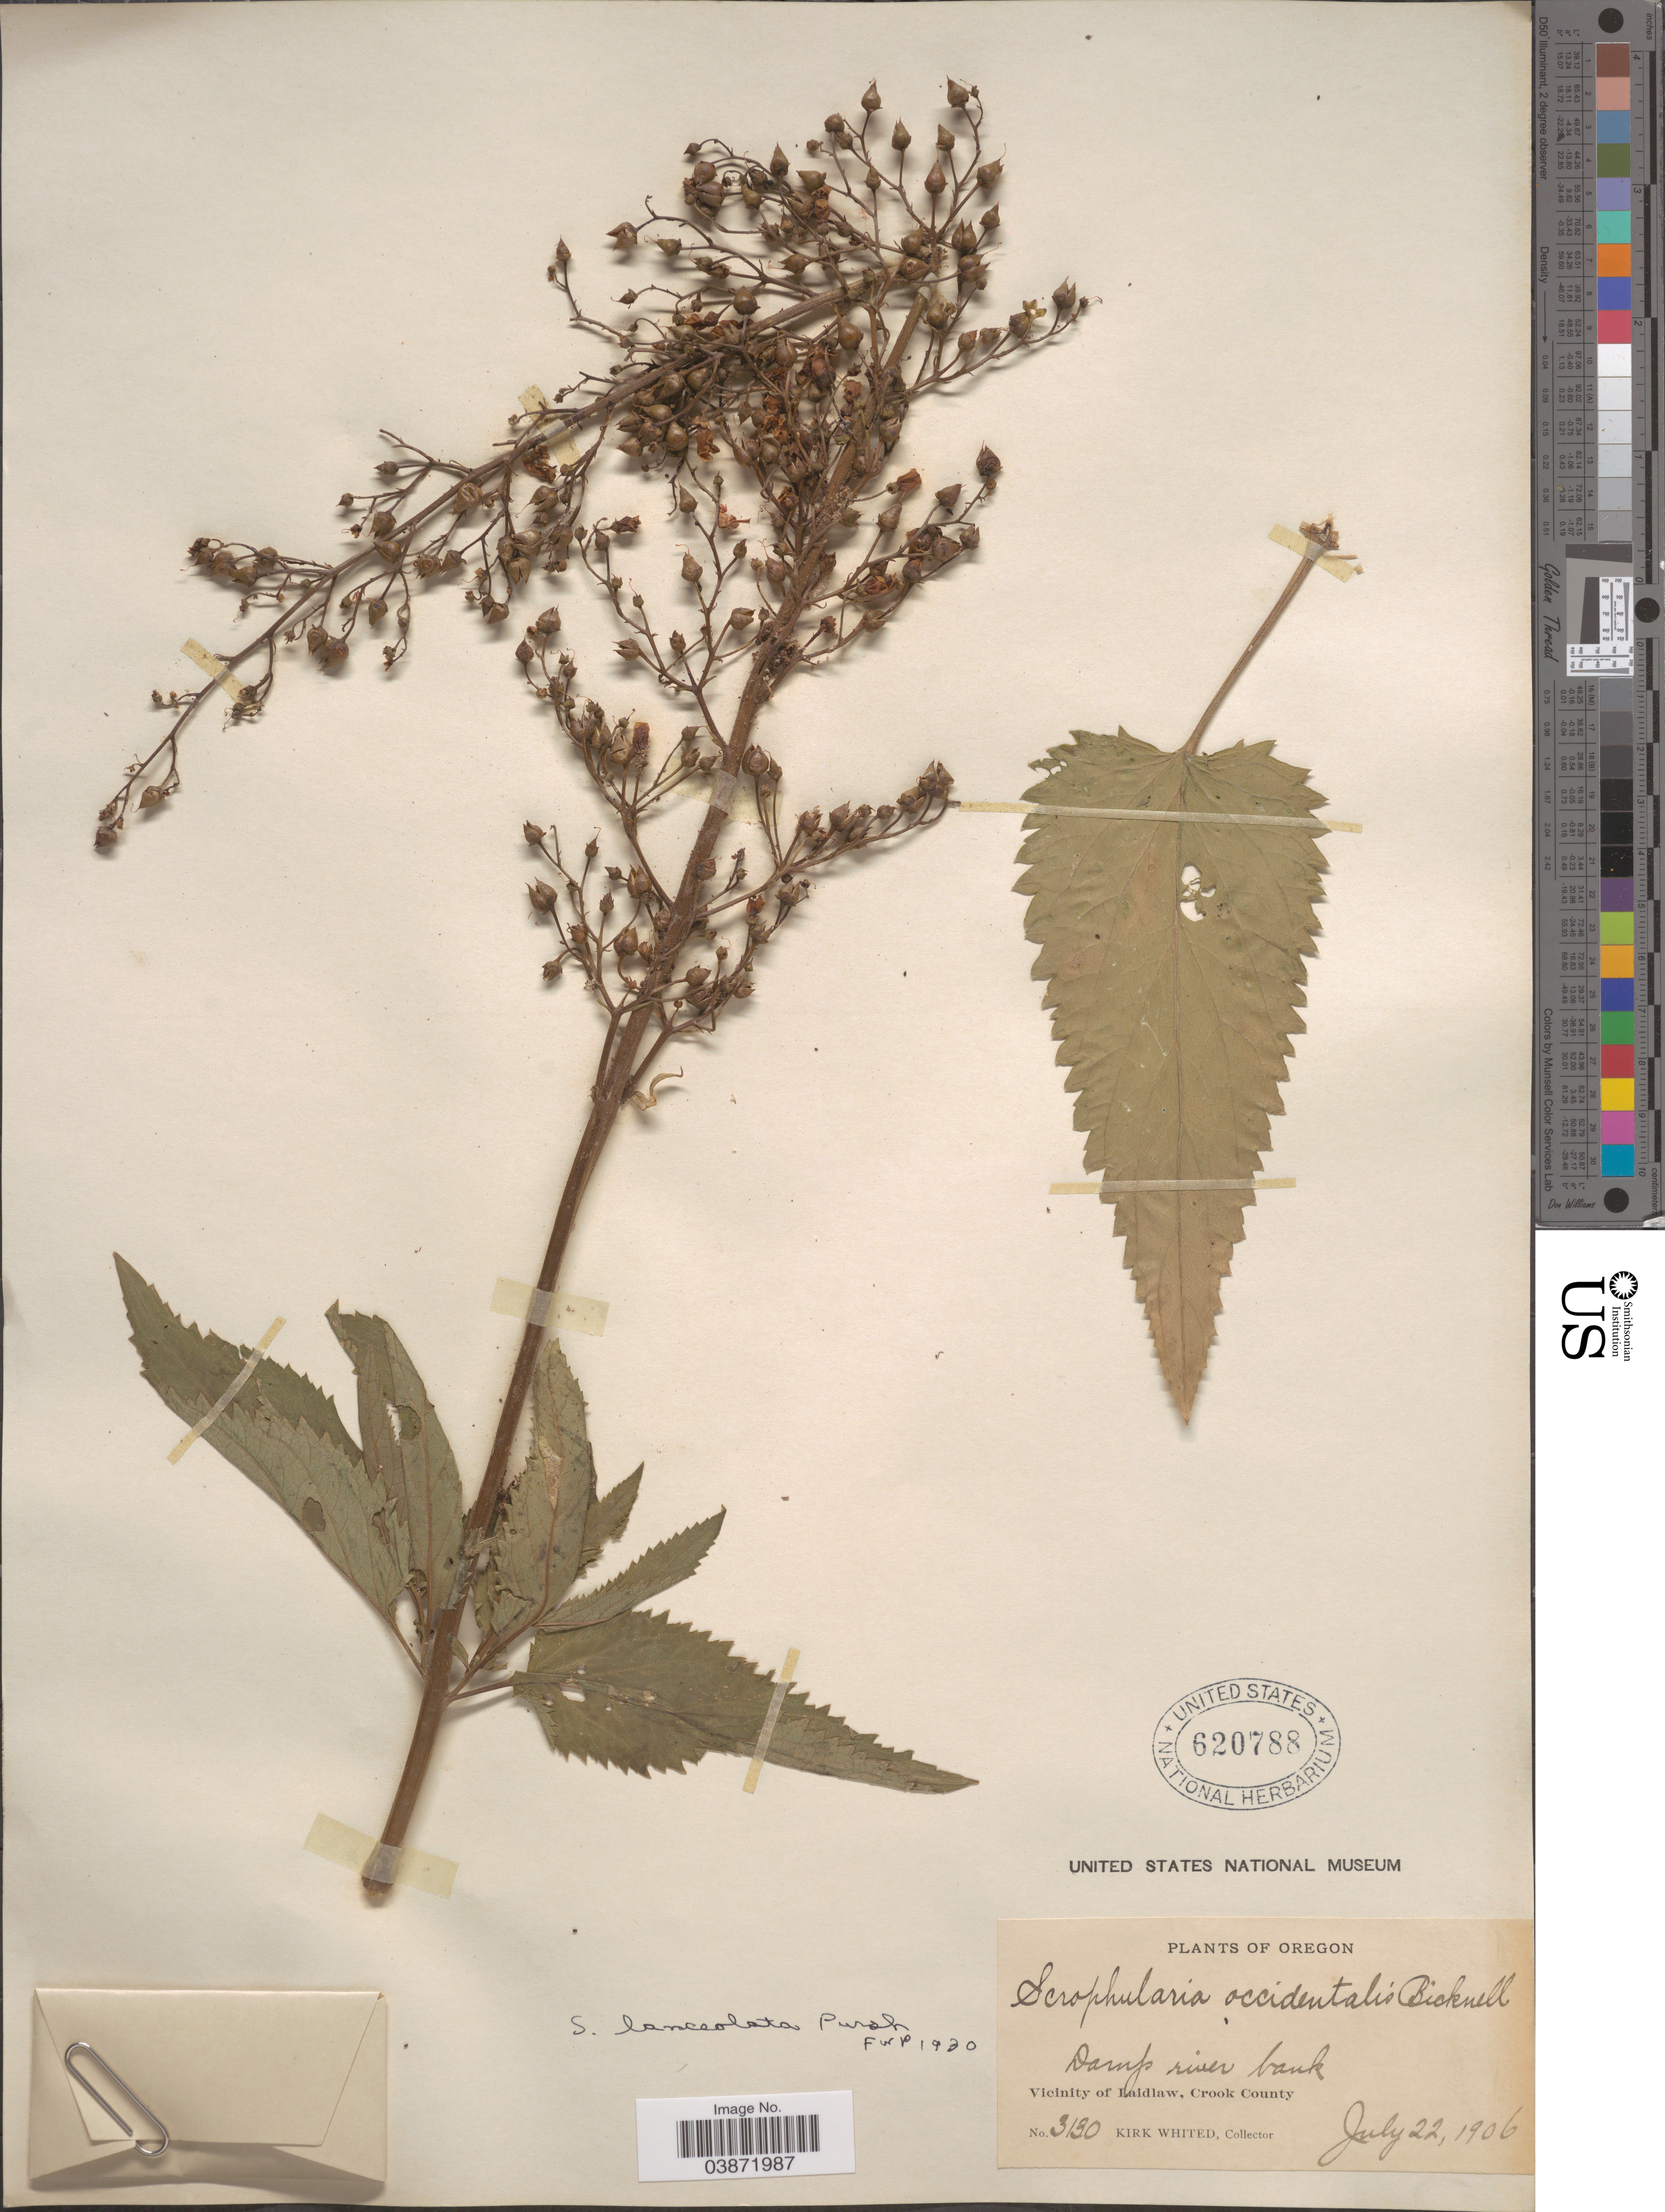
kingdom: Plantae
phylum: Tracheophyta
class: Magnoliopsida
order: Lamiales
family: Scrophulariaceae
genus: Scrophularia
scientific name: Scrophularia lanceolata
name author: Pursh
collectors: K. Whited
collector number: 3130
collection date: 1906-07-22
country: United States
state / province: Oregon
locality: Vicinity of Laidlaw, Crook County.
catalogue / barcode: US 620788